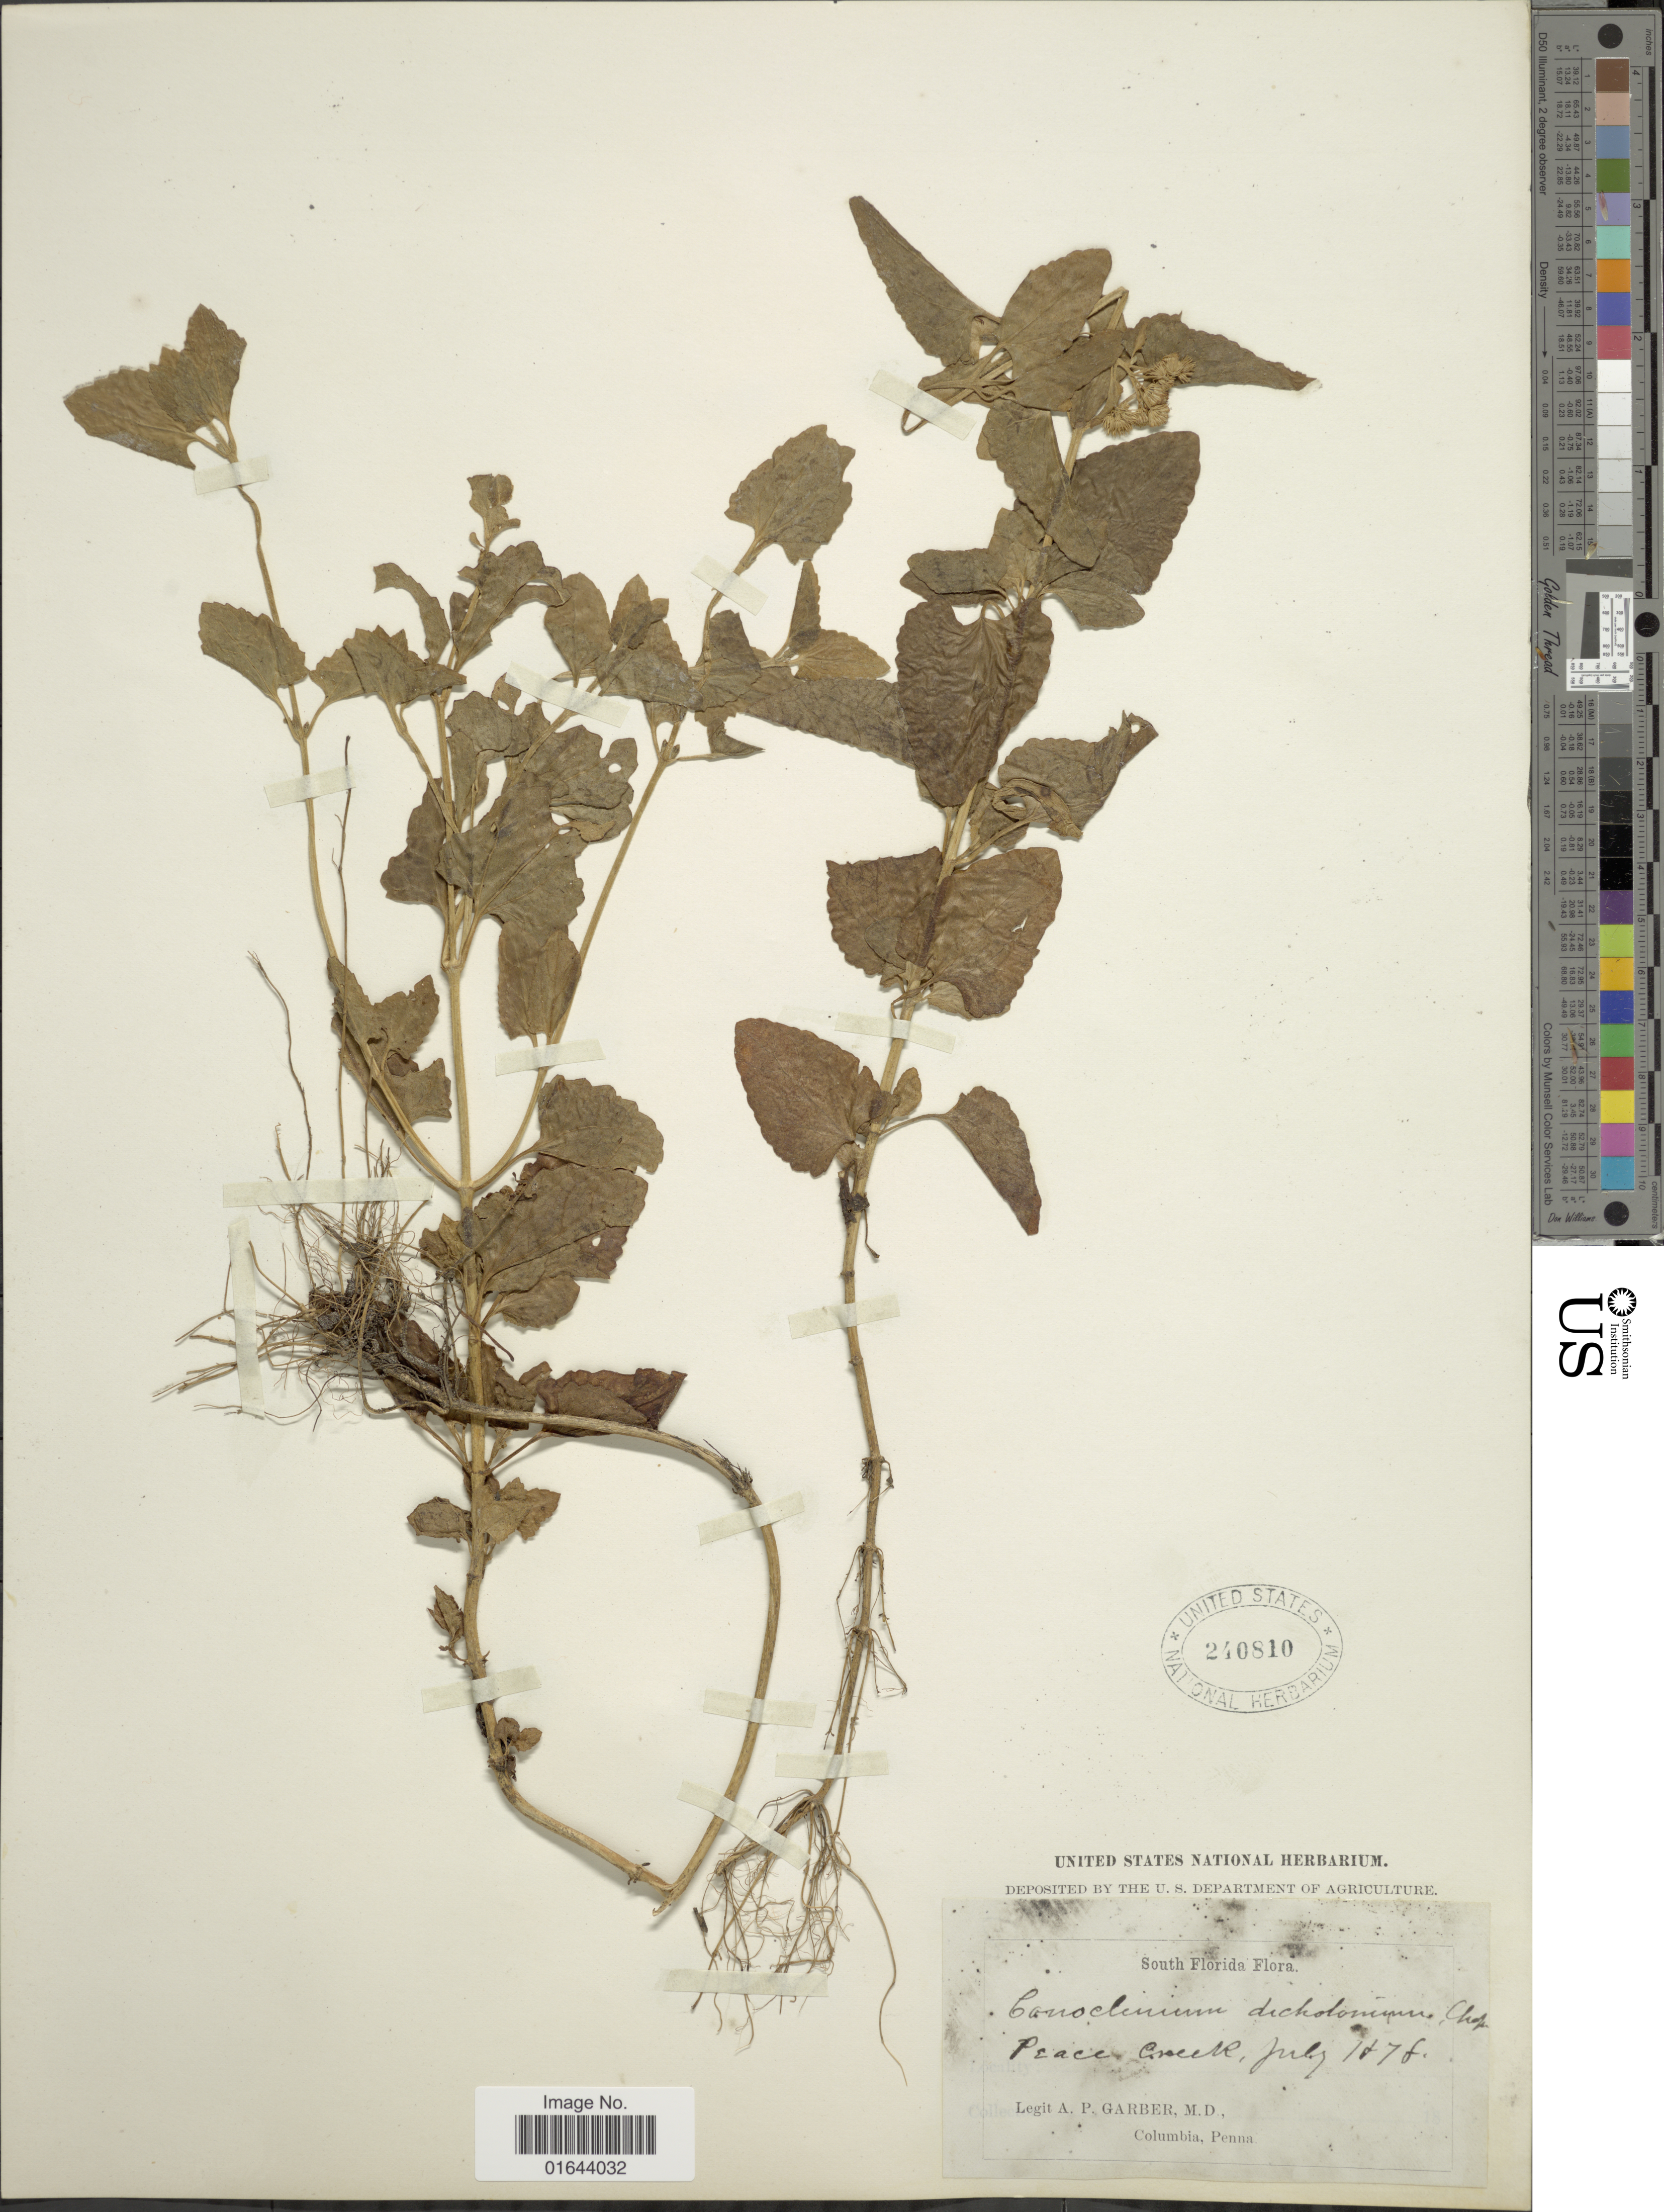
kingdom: Plantae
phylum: Tracheophyta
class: Magnoliopsida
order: Asterales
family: Asteraceae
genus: Conoclinium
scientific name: Conoclinium coelestinum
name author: (L.) DC.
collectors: A. P. Garber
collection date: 1878-07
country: United States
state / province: Florida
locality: South Florida. Peace Creek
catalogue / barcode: US 240810